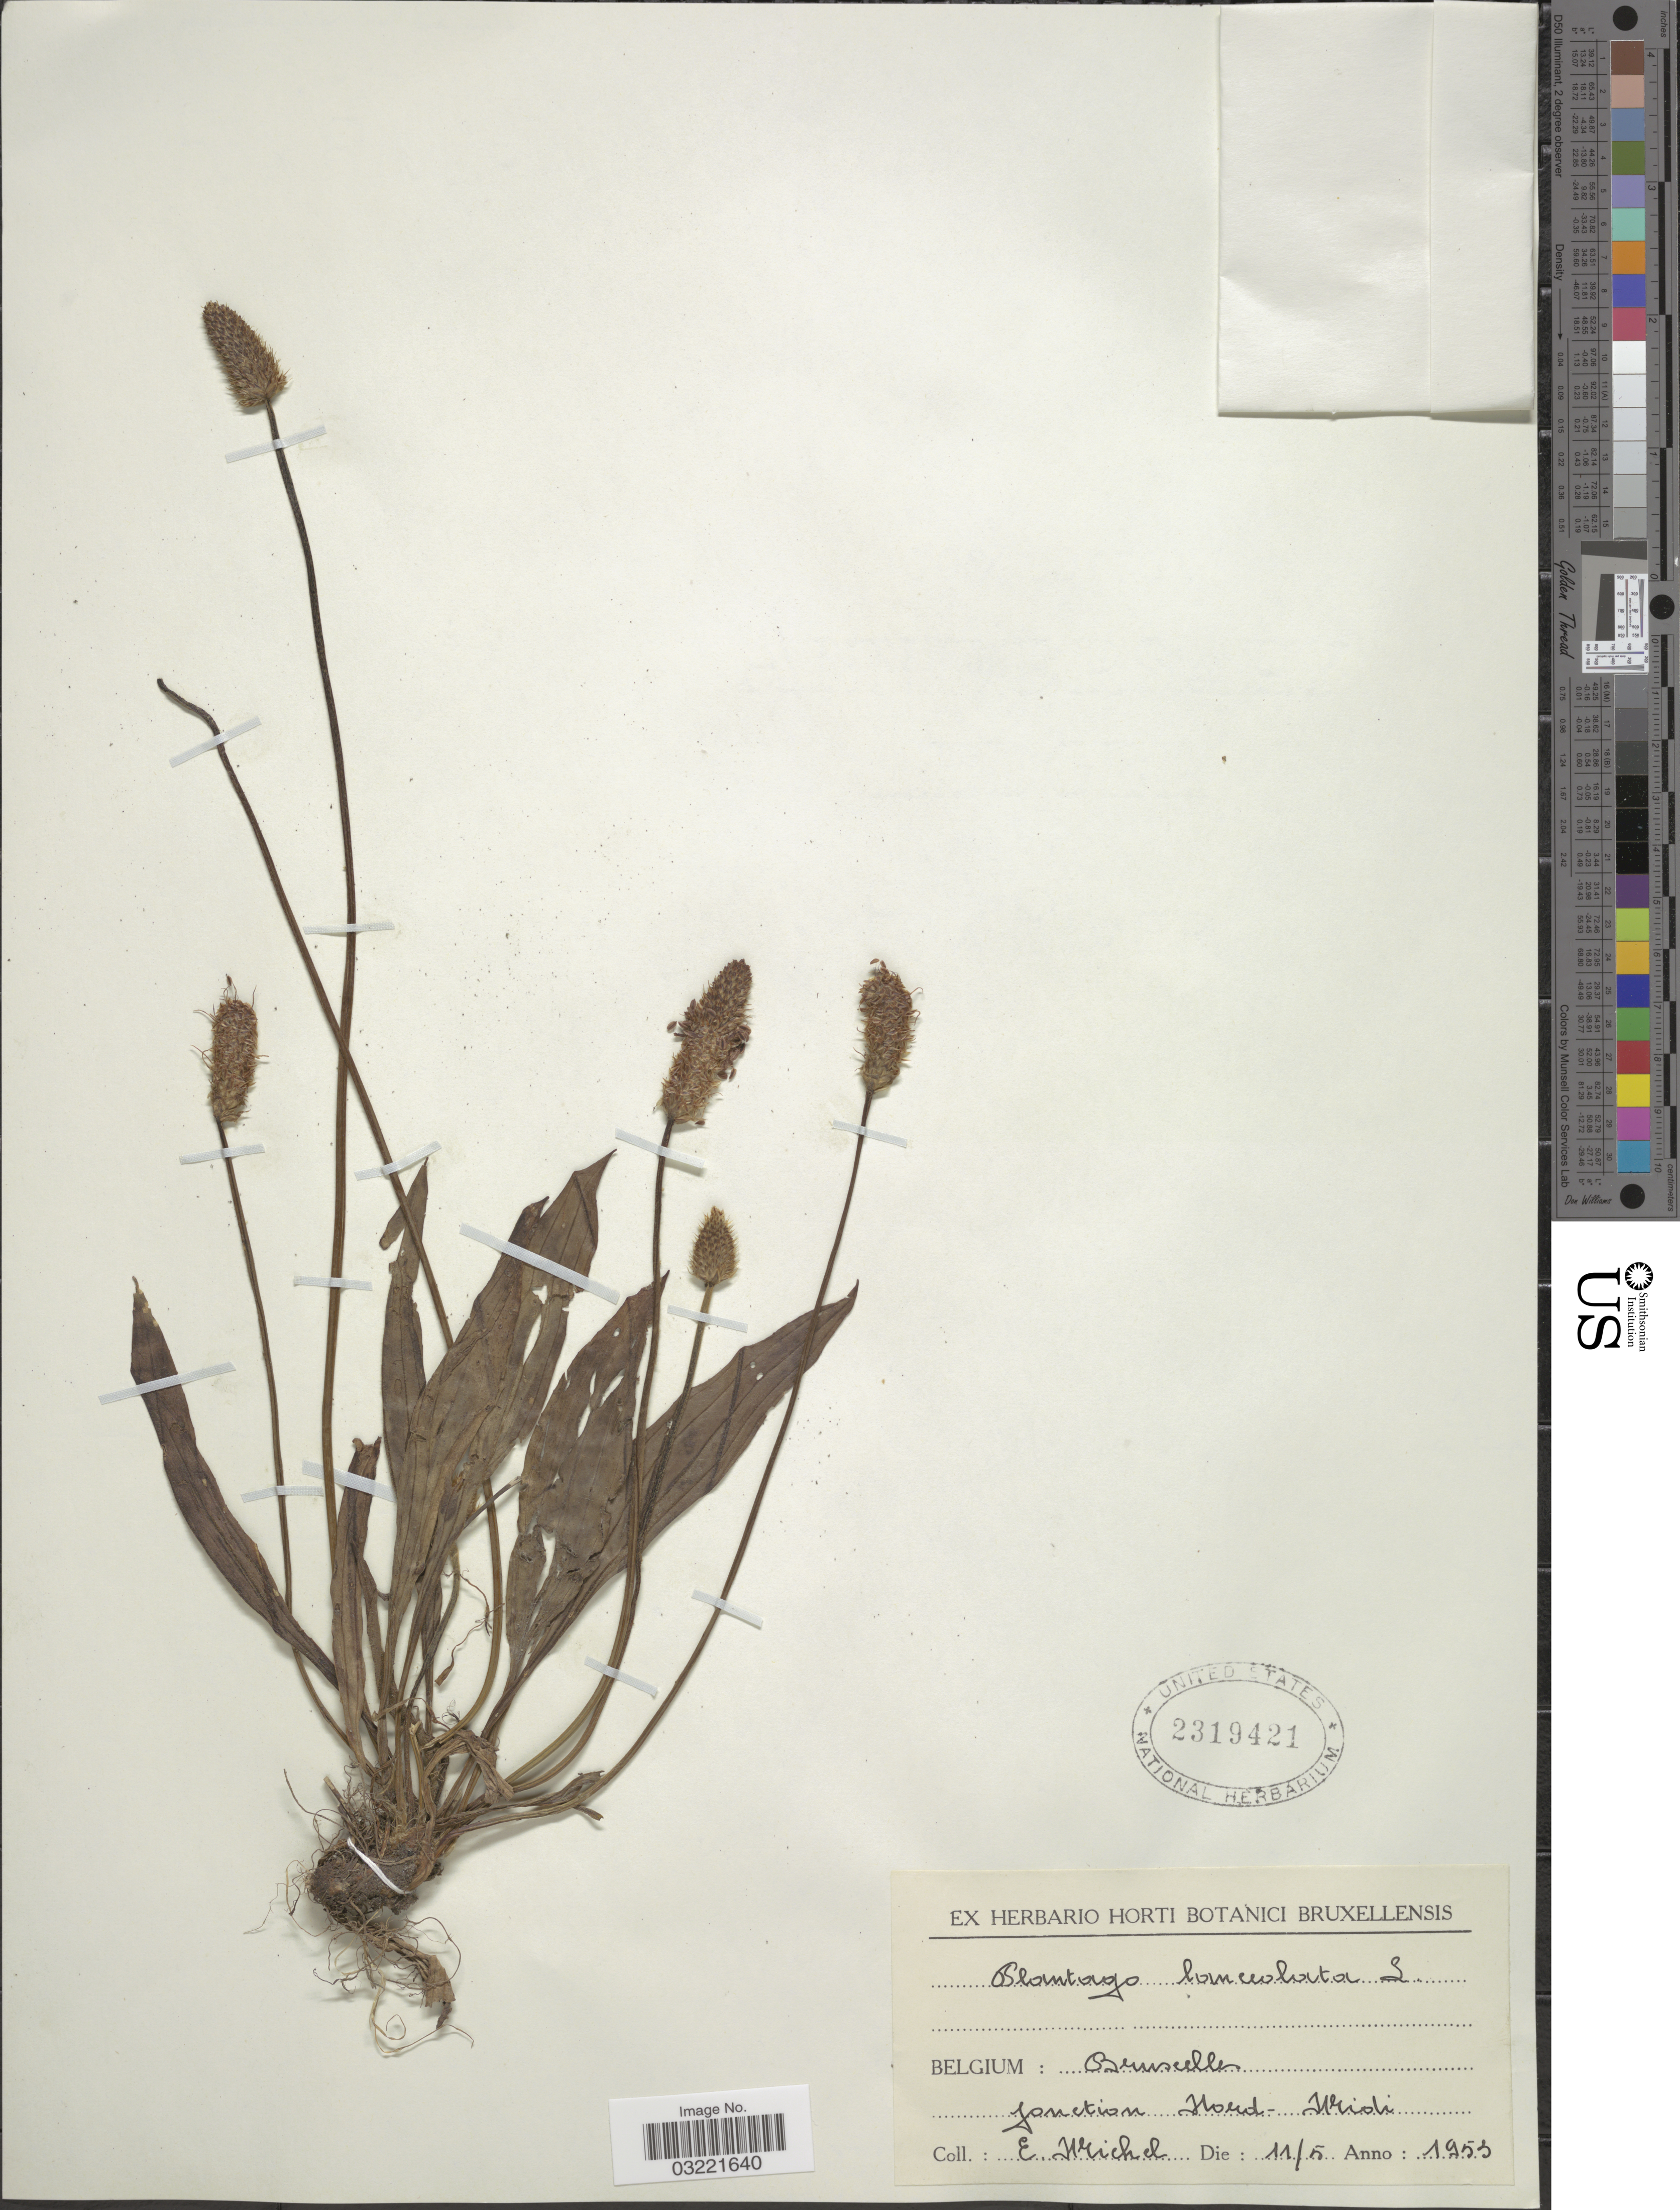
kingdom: Plantae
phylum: Tracheophyta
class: Magnoliopsida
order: Lamiales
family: Plantaginaceae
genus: Plantago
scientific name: Plantago lanceolata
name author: L.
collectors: E. Michel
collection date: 1953-05-11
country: Belgium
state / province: Brussels, Capital District of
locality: Bruxelles. Jonction Nord-Midi.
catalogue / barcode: US 2319421